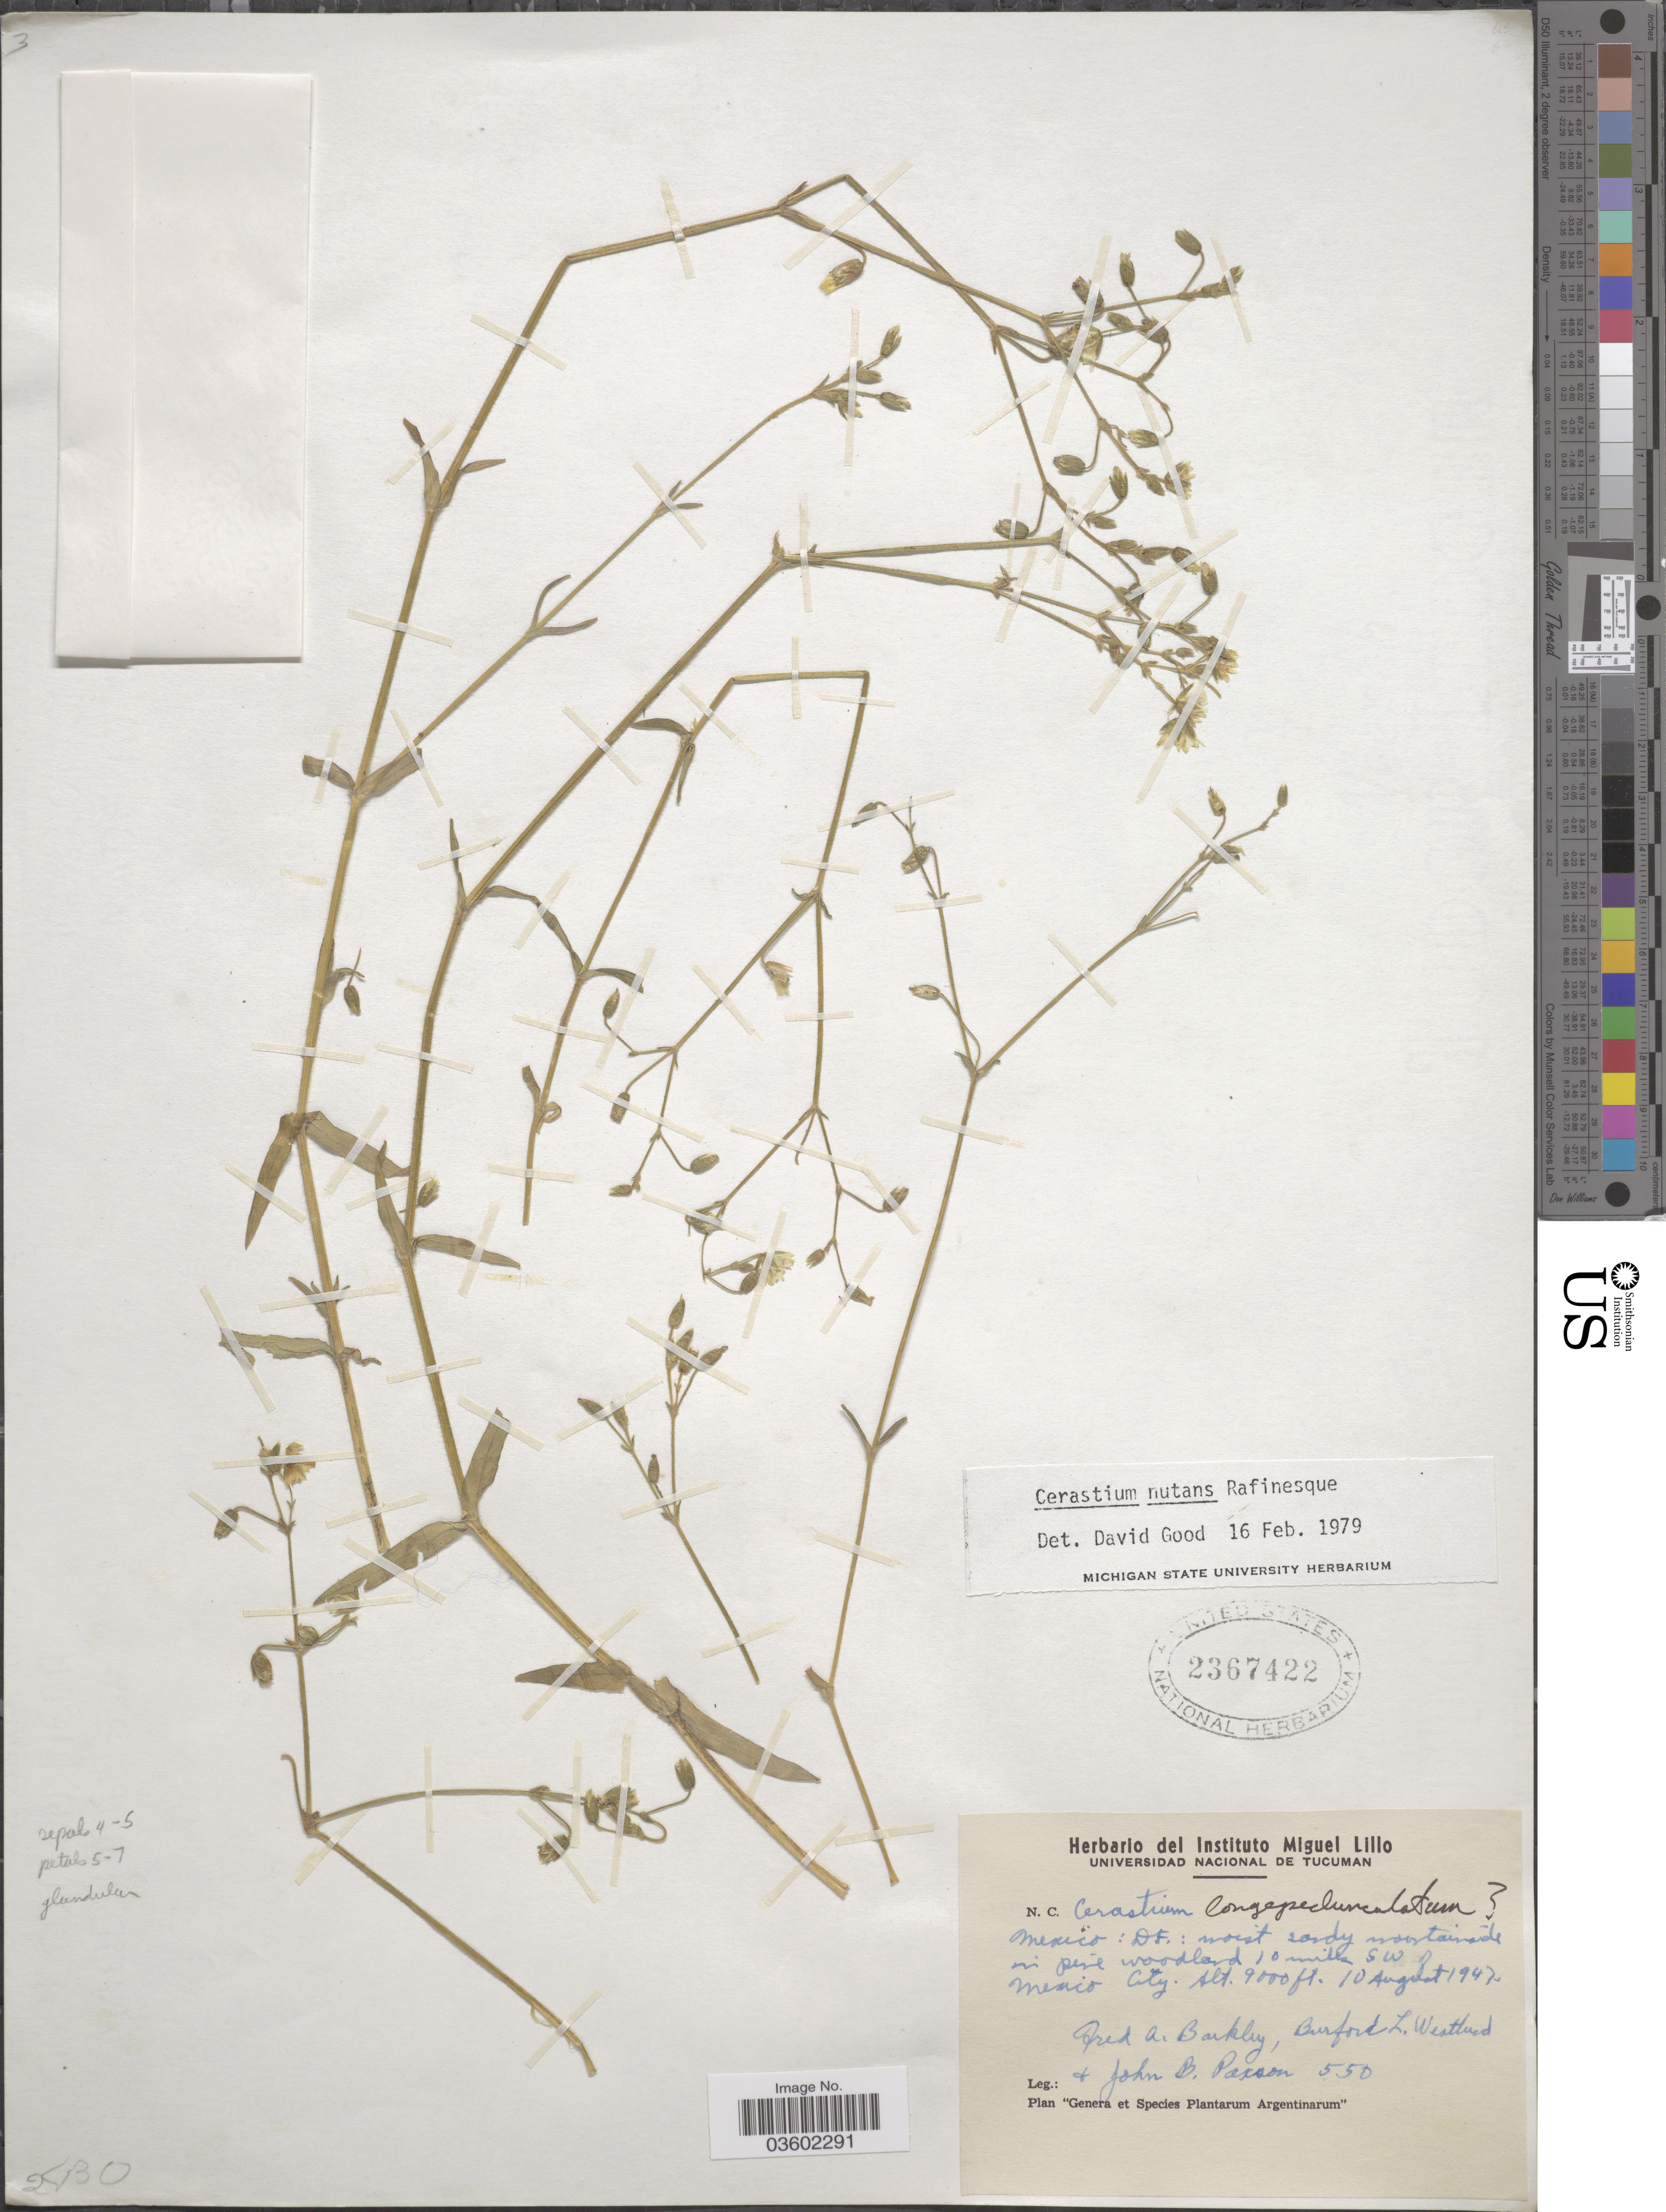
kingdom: Plantae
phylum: Tracheophyta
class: Magnoliopsida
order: Caryophyllales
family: Caryophyllaceae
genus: Cerastium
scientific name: Cerastium nutans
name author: Raf.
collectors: F. A. Barkley, B. Westlund & J. B. Paxson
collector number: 550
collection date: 1947-08-10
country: Mexico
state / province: Distrito Federal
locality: D.F.: moist sandy mountainside in pine woodland 10 miles SW of Mexico City.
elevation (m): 2743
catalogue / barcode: US 2367422